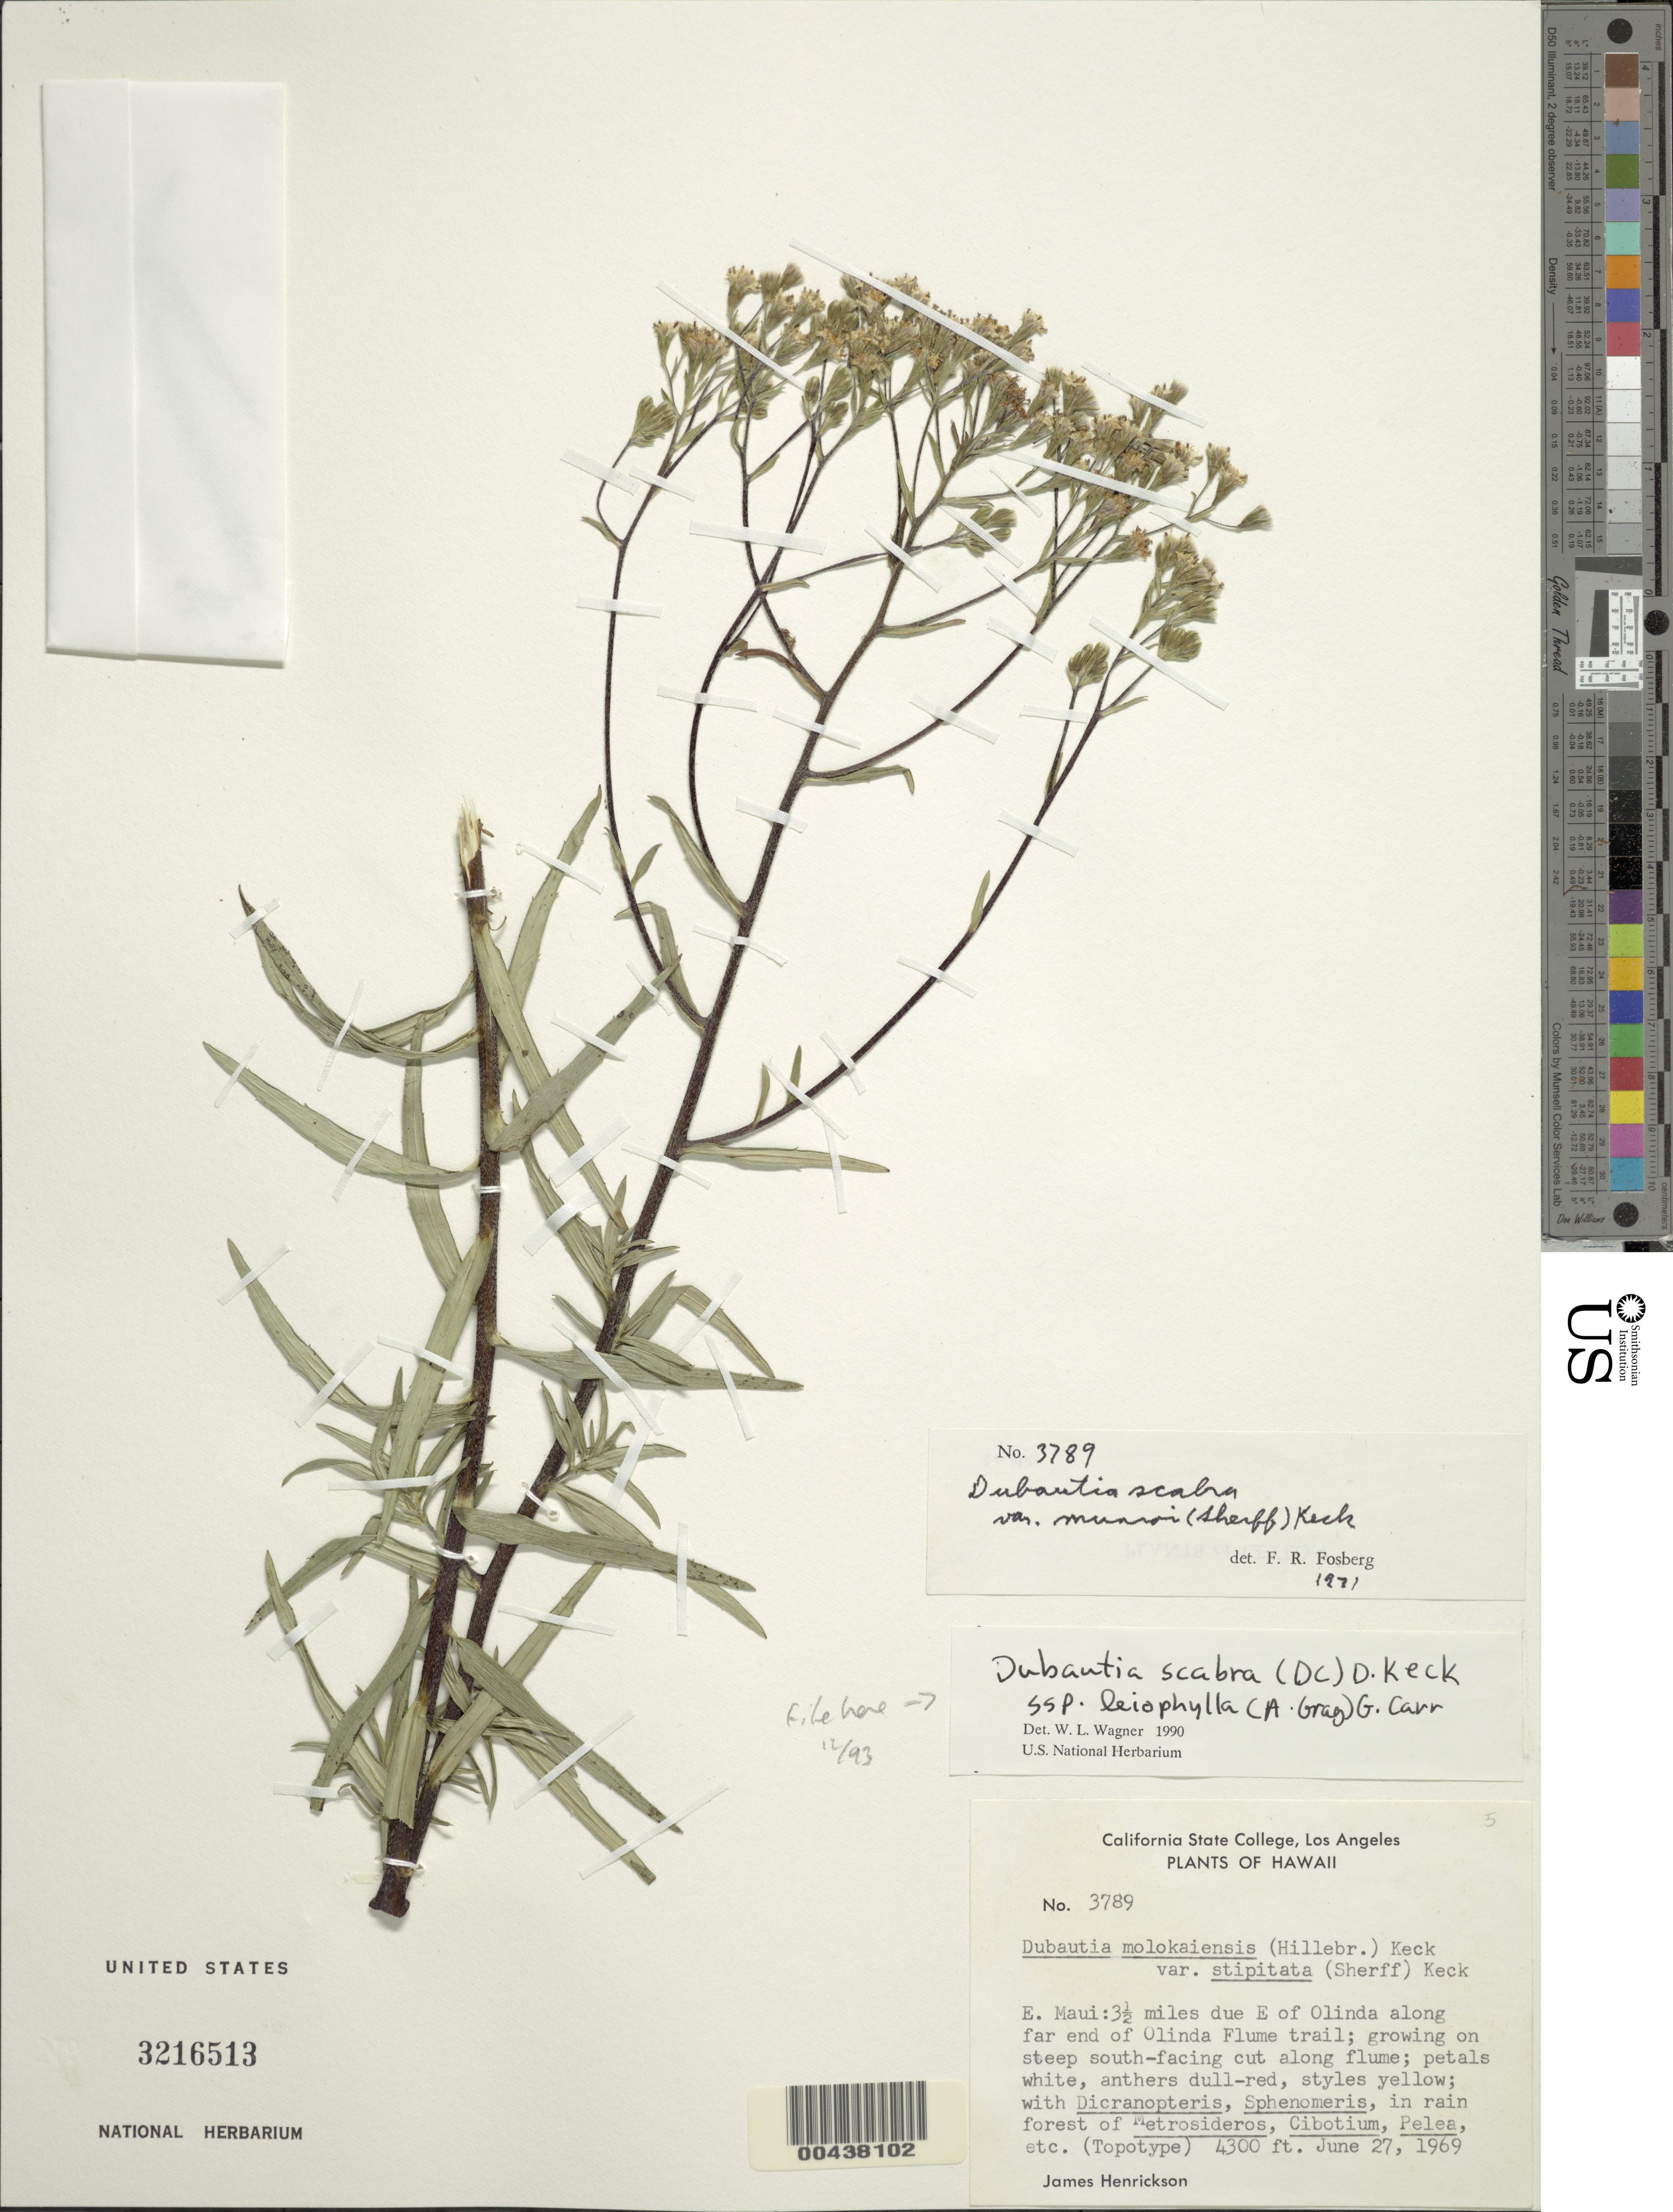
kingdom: Plantae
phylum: Tracheophyta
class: Magnoliopsida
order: Asterales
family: Asteraceae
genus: Dubautia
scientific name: Dubautia scabra subsp. leiophylla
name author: (A. Gray) G.D. Carr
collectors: J. Henrickson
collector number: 3789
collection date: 1969-06-27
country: United States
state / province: Hawaii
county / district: Maui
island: Maui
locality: E. Maui: 3 1/2 miles due E of Olinda along far end of Olinda Flume trail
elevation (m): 1311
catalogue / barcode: US 3216513